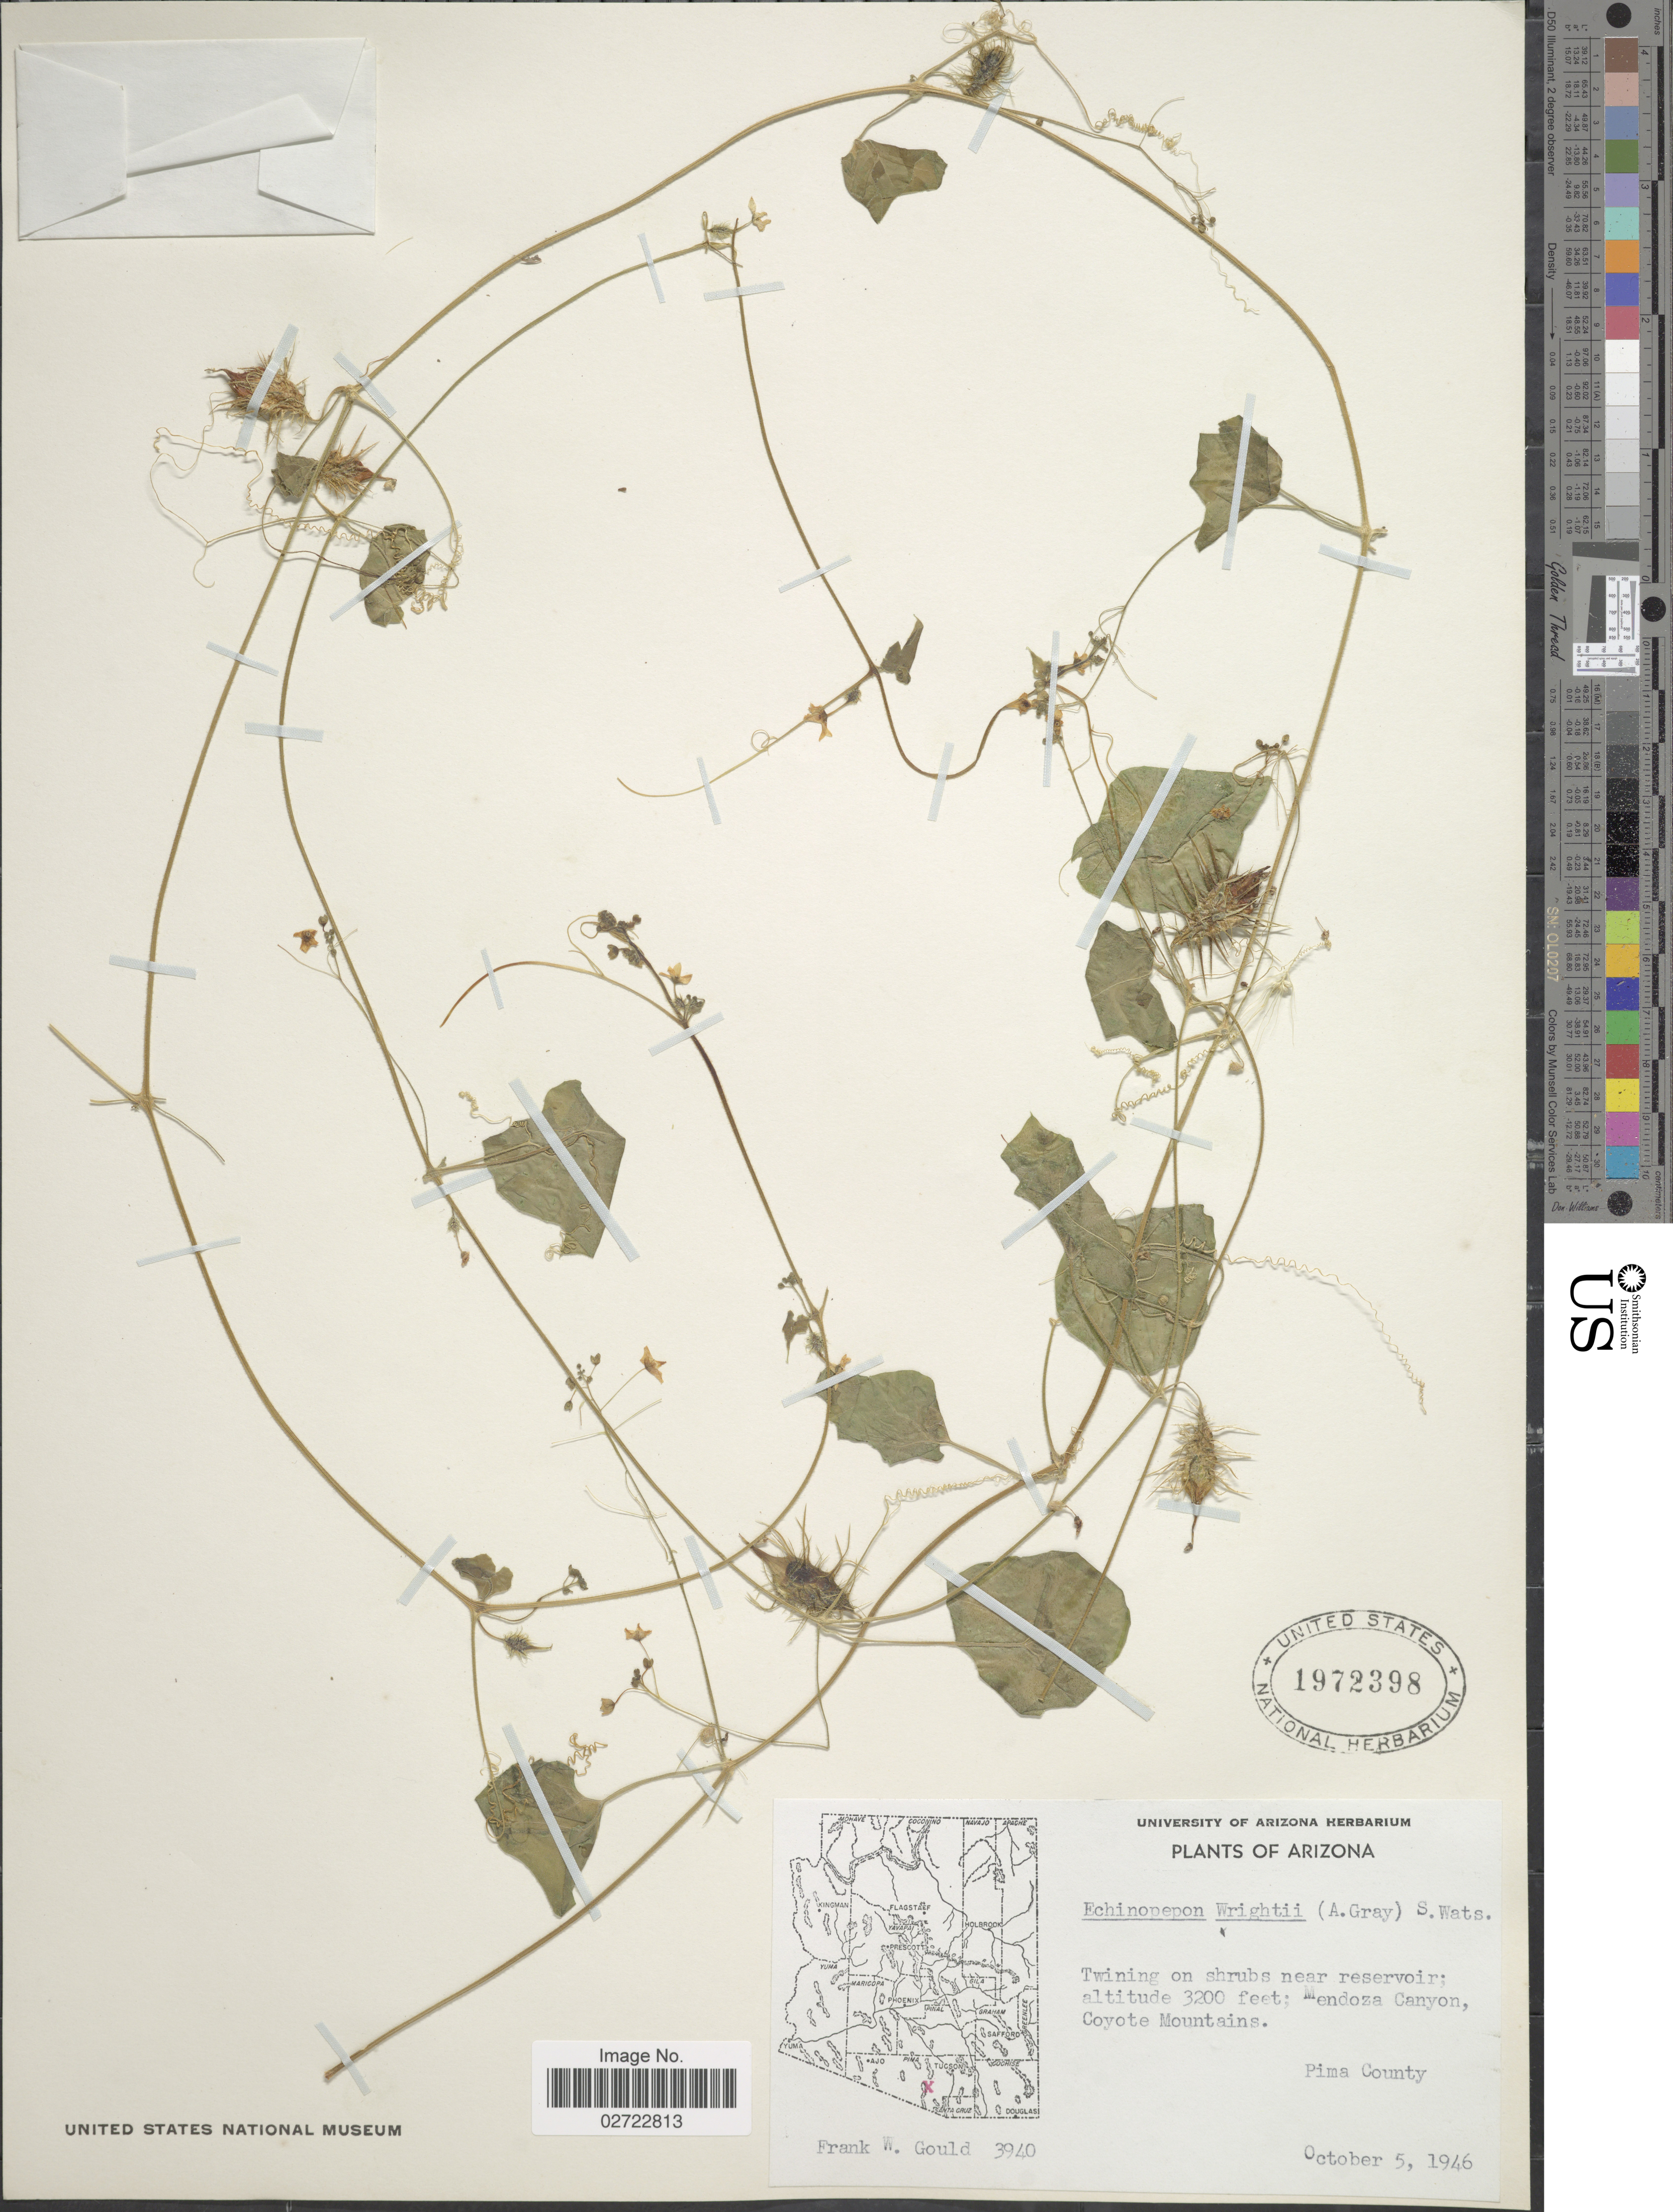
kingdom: Plantae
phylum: Tracheophyta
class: Magnoliopsida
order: Cucurbitales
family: Cucurbitaceae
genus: Echinopepon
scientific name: Echinopepon wrightii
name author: (A. Gray) S. Watson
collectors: F. W. Gould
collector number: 3940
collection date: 1946-10-05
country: United States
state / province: Arizona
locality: Mendoza Canyon, Coyote Mountains Pima County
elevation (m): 975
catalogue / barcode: US 1972398